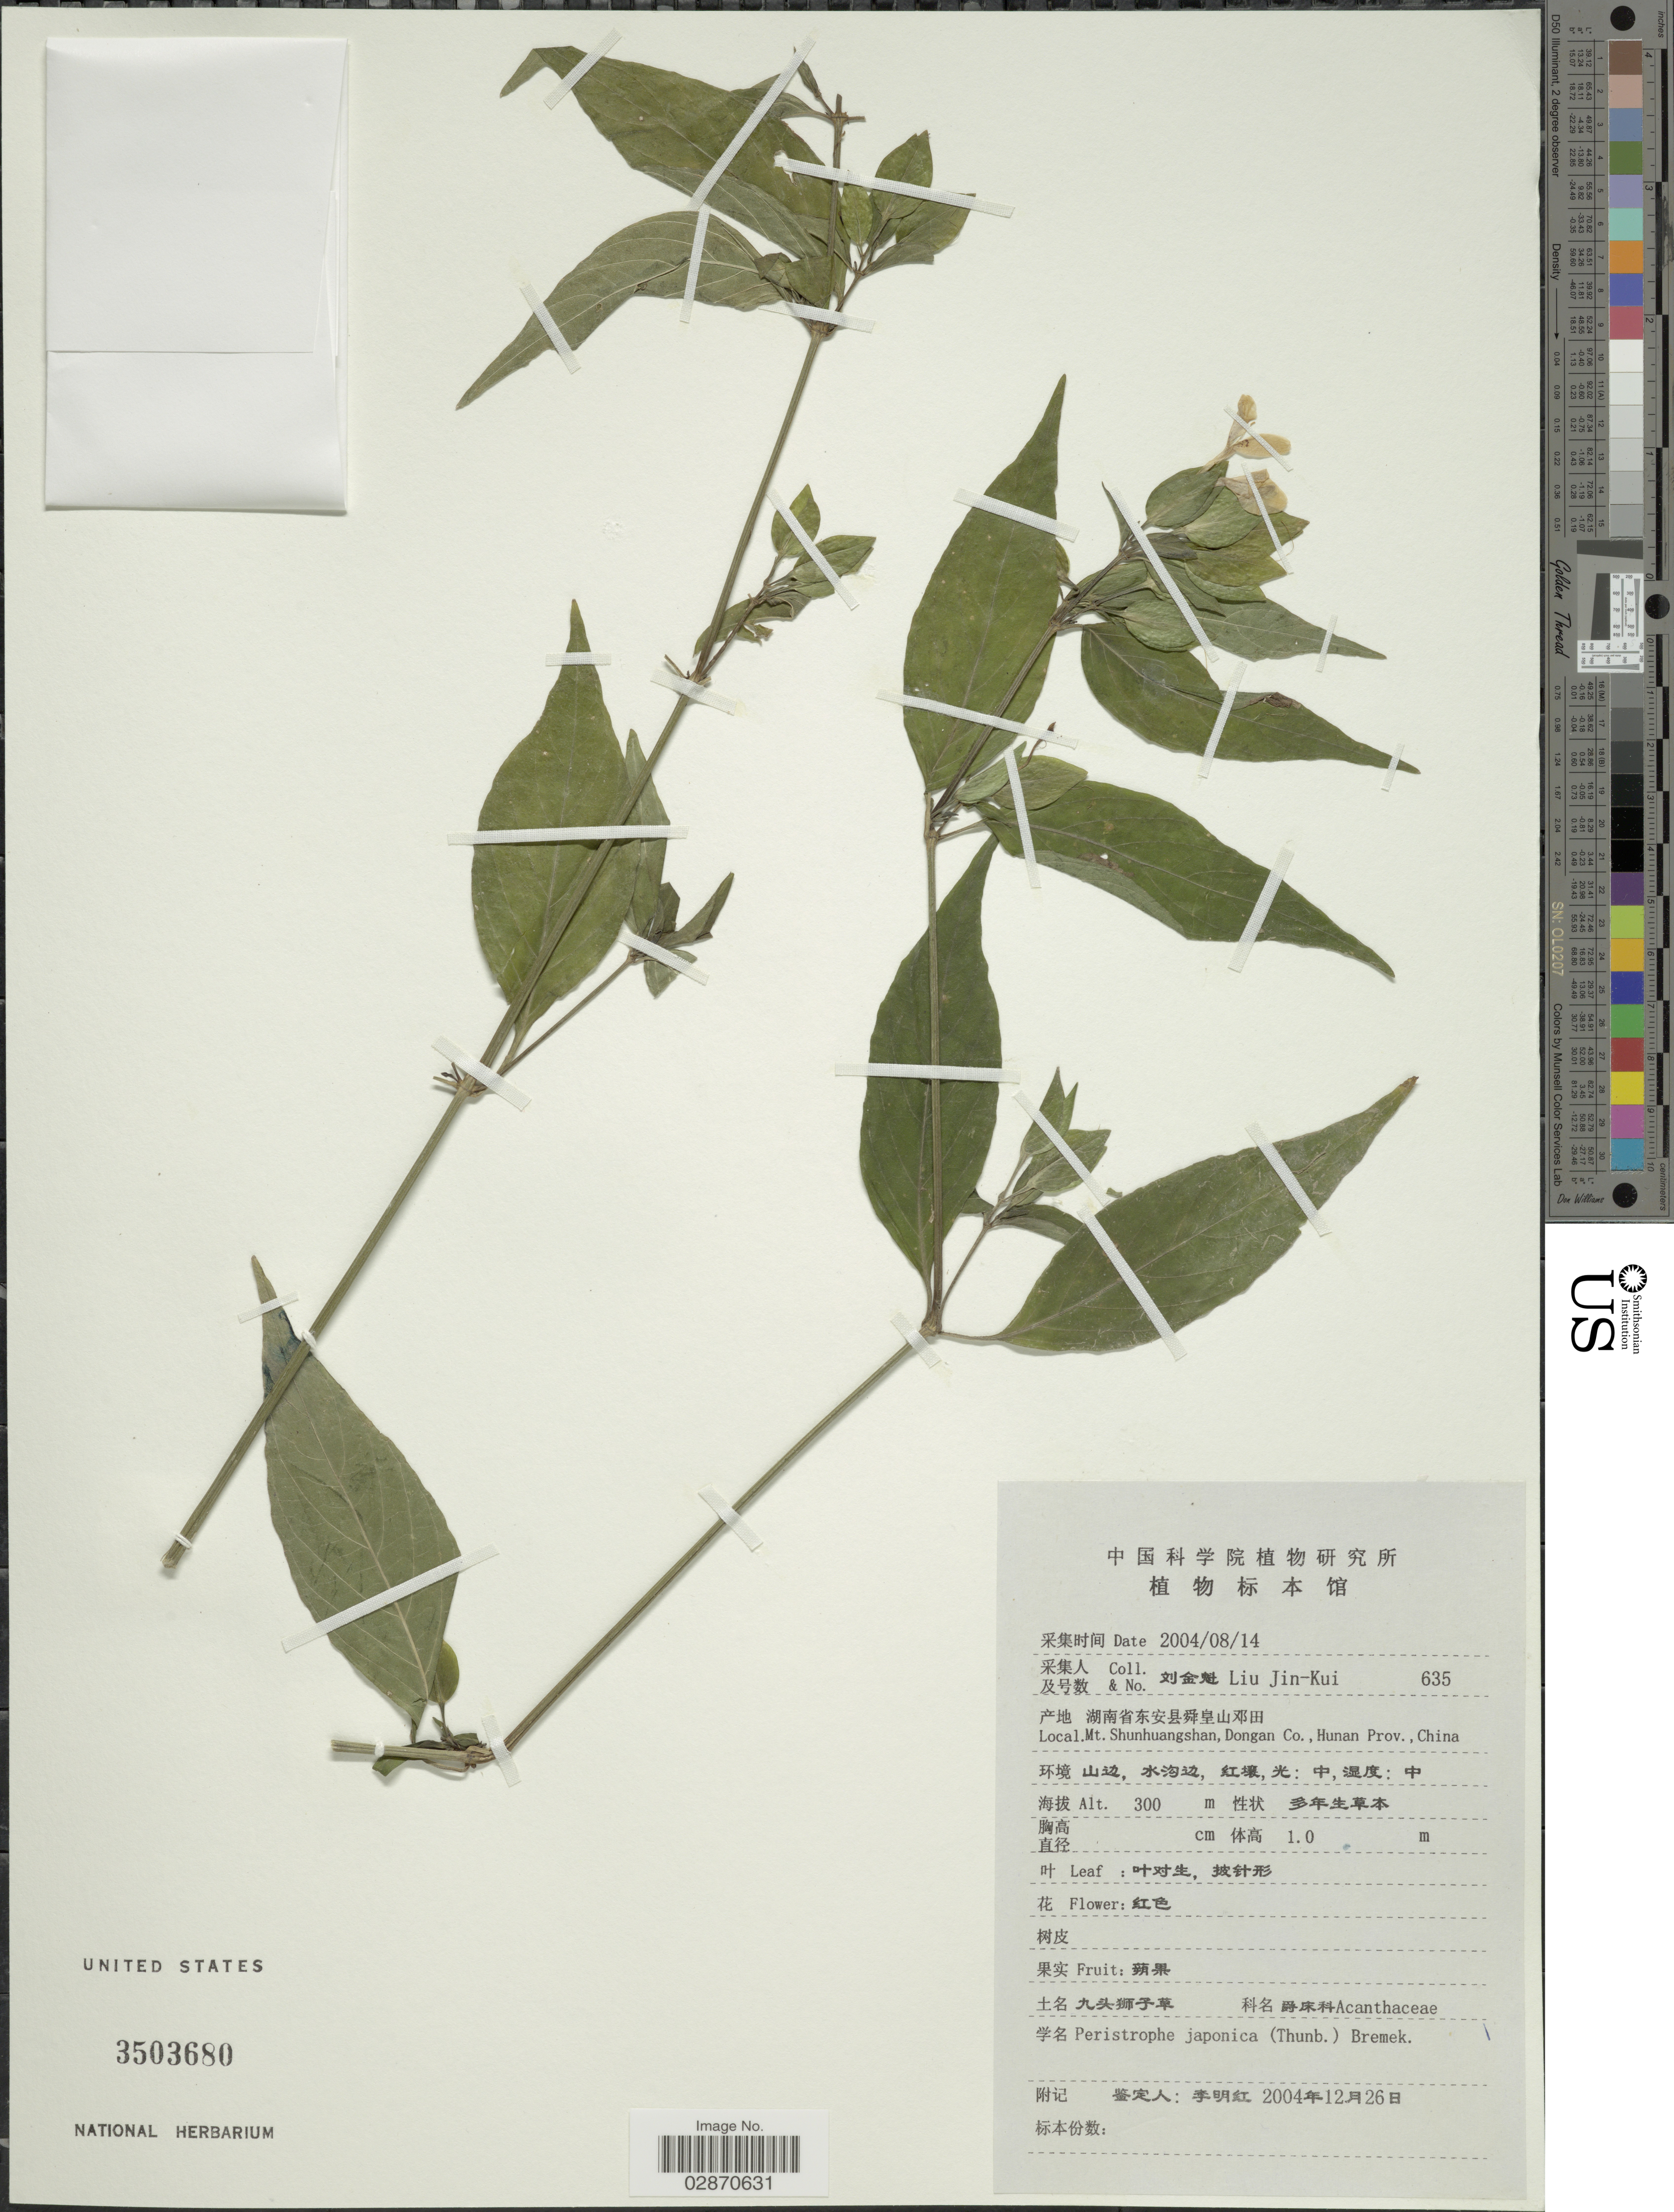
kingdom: Plantae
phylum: Tracheophyta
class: Magnoliopsida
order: Lamiales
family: Acanthaceae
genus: Peristrophe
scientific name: Peristrophe japonica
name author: (Thunb.) Bremek.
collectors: Liu Jin-Kui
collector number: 635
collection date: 2004-08-14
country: China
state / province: Hunan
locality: Mt. Shunhuangshan, Dongan Co.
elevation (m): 300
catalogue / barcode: US 3503680